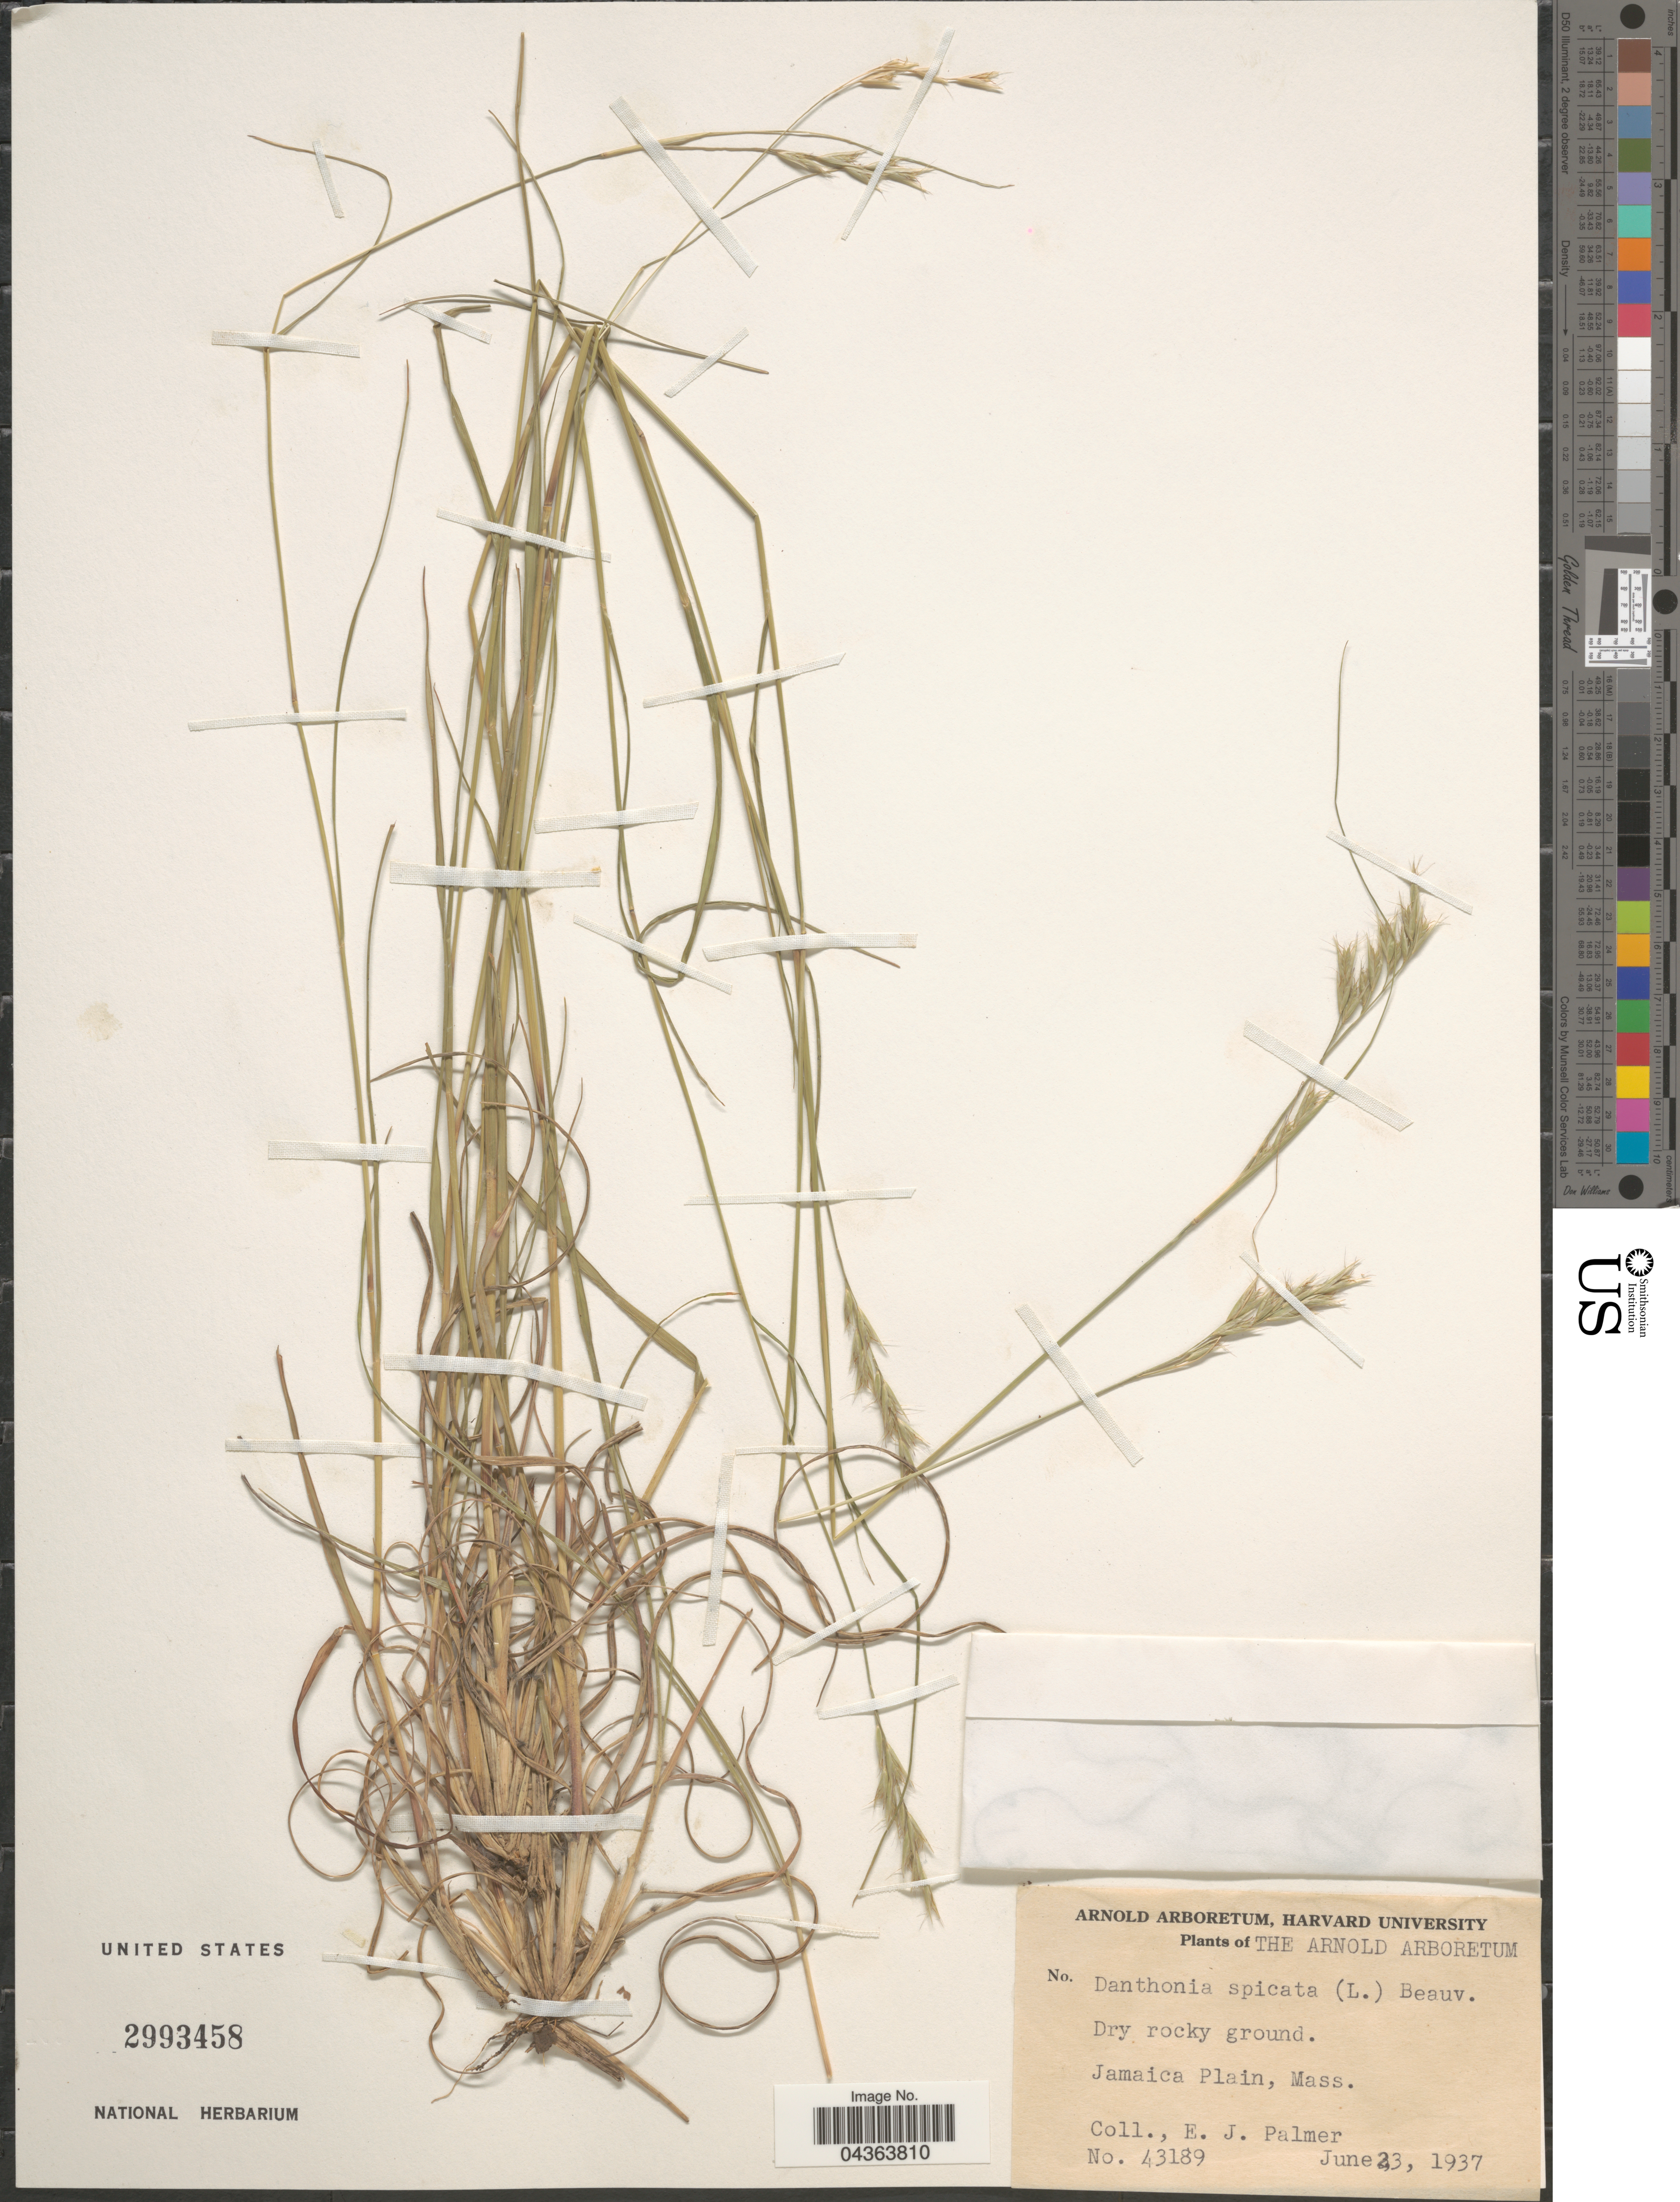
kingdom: Plantae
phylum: Tracheophyta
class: Liliopsida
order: Poales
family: Poaceae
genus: Danthonia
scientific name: Danthonia spicata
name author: (L.) P. Beauv. ex Roem. & Schult.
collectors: E. J. Palmer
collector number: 43189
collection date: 1937-06-23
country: United States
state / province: Massachusetts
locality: The Arnold Arboretum. Jamaica Plain.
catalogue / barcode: US 2993458